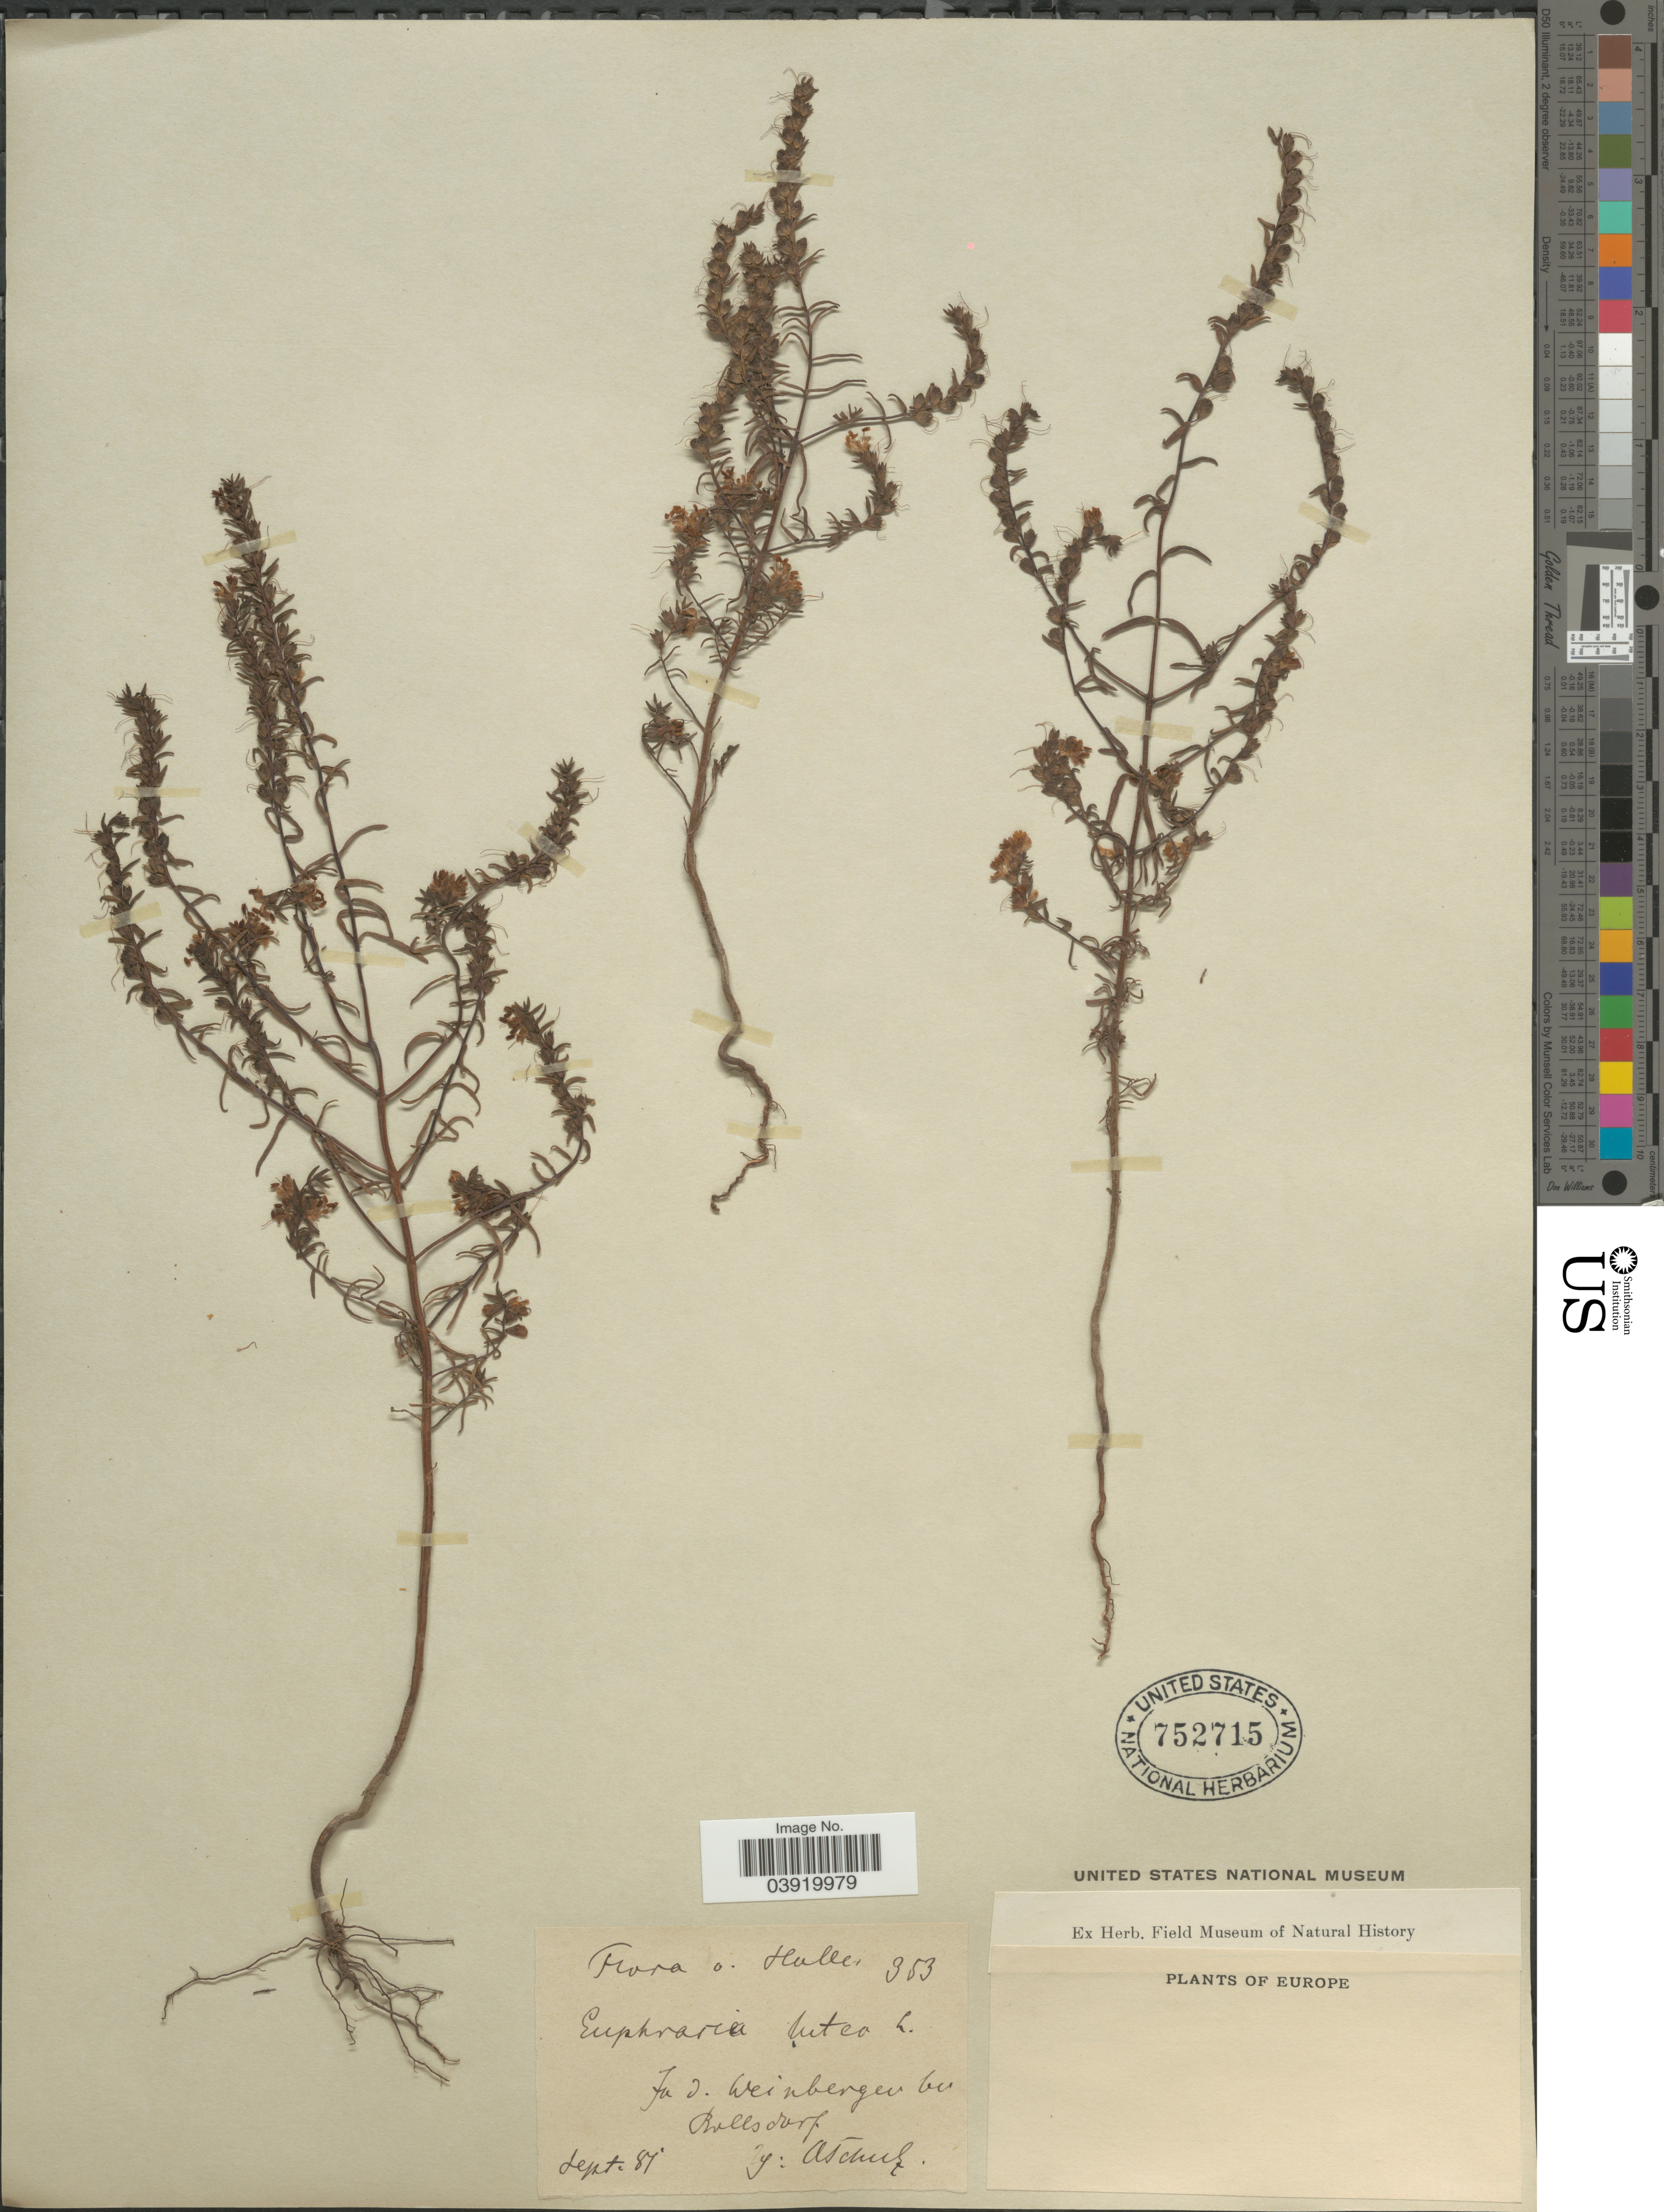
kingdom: Plantae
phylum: Tracheophyta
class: Magnoliopsida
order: Lamiales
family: Orobanchaceae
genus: Odontites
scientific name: Odontites luteus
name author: (L.) Clairv.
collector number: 353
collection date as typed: Transcribed d/m/y: /9/87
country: Germany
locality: Halle. Fa d. Weinberge bei Rollsdorf.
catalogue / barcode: US 752715